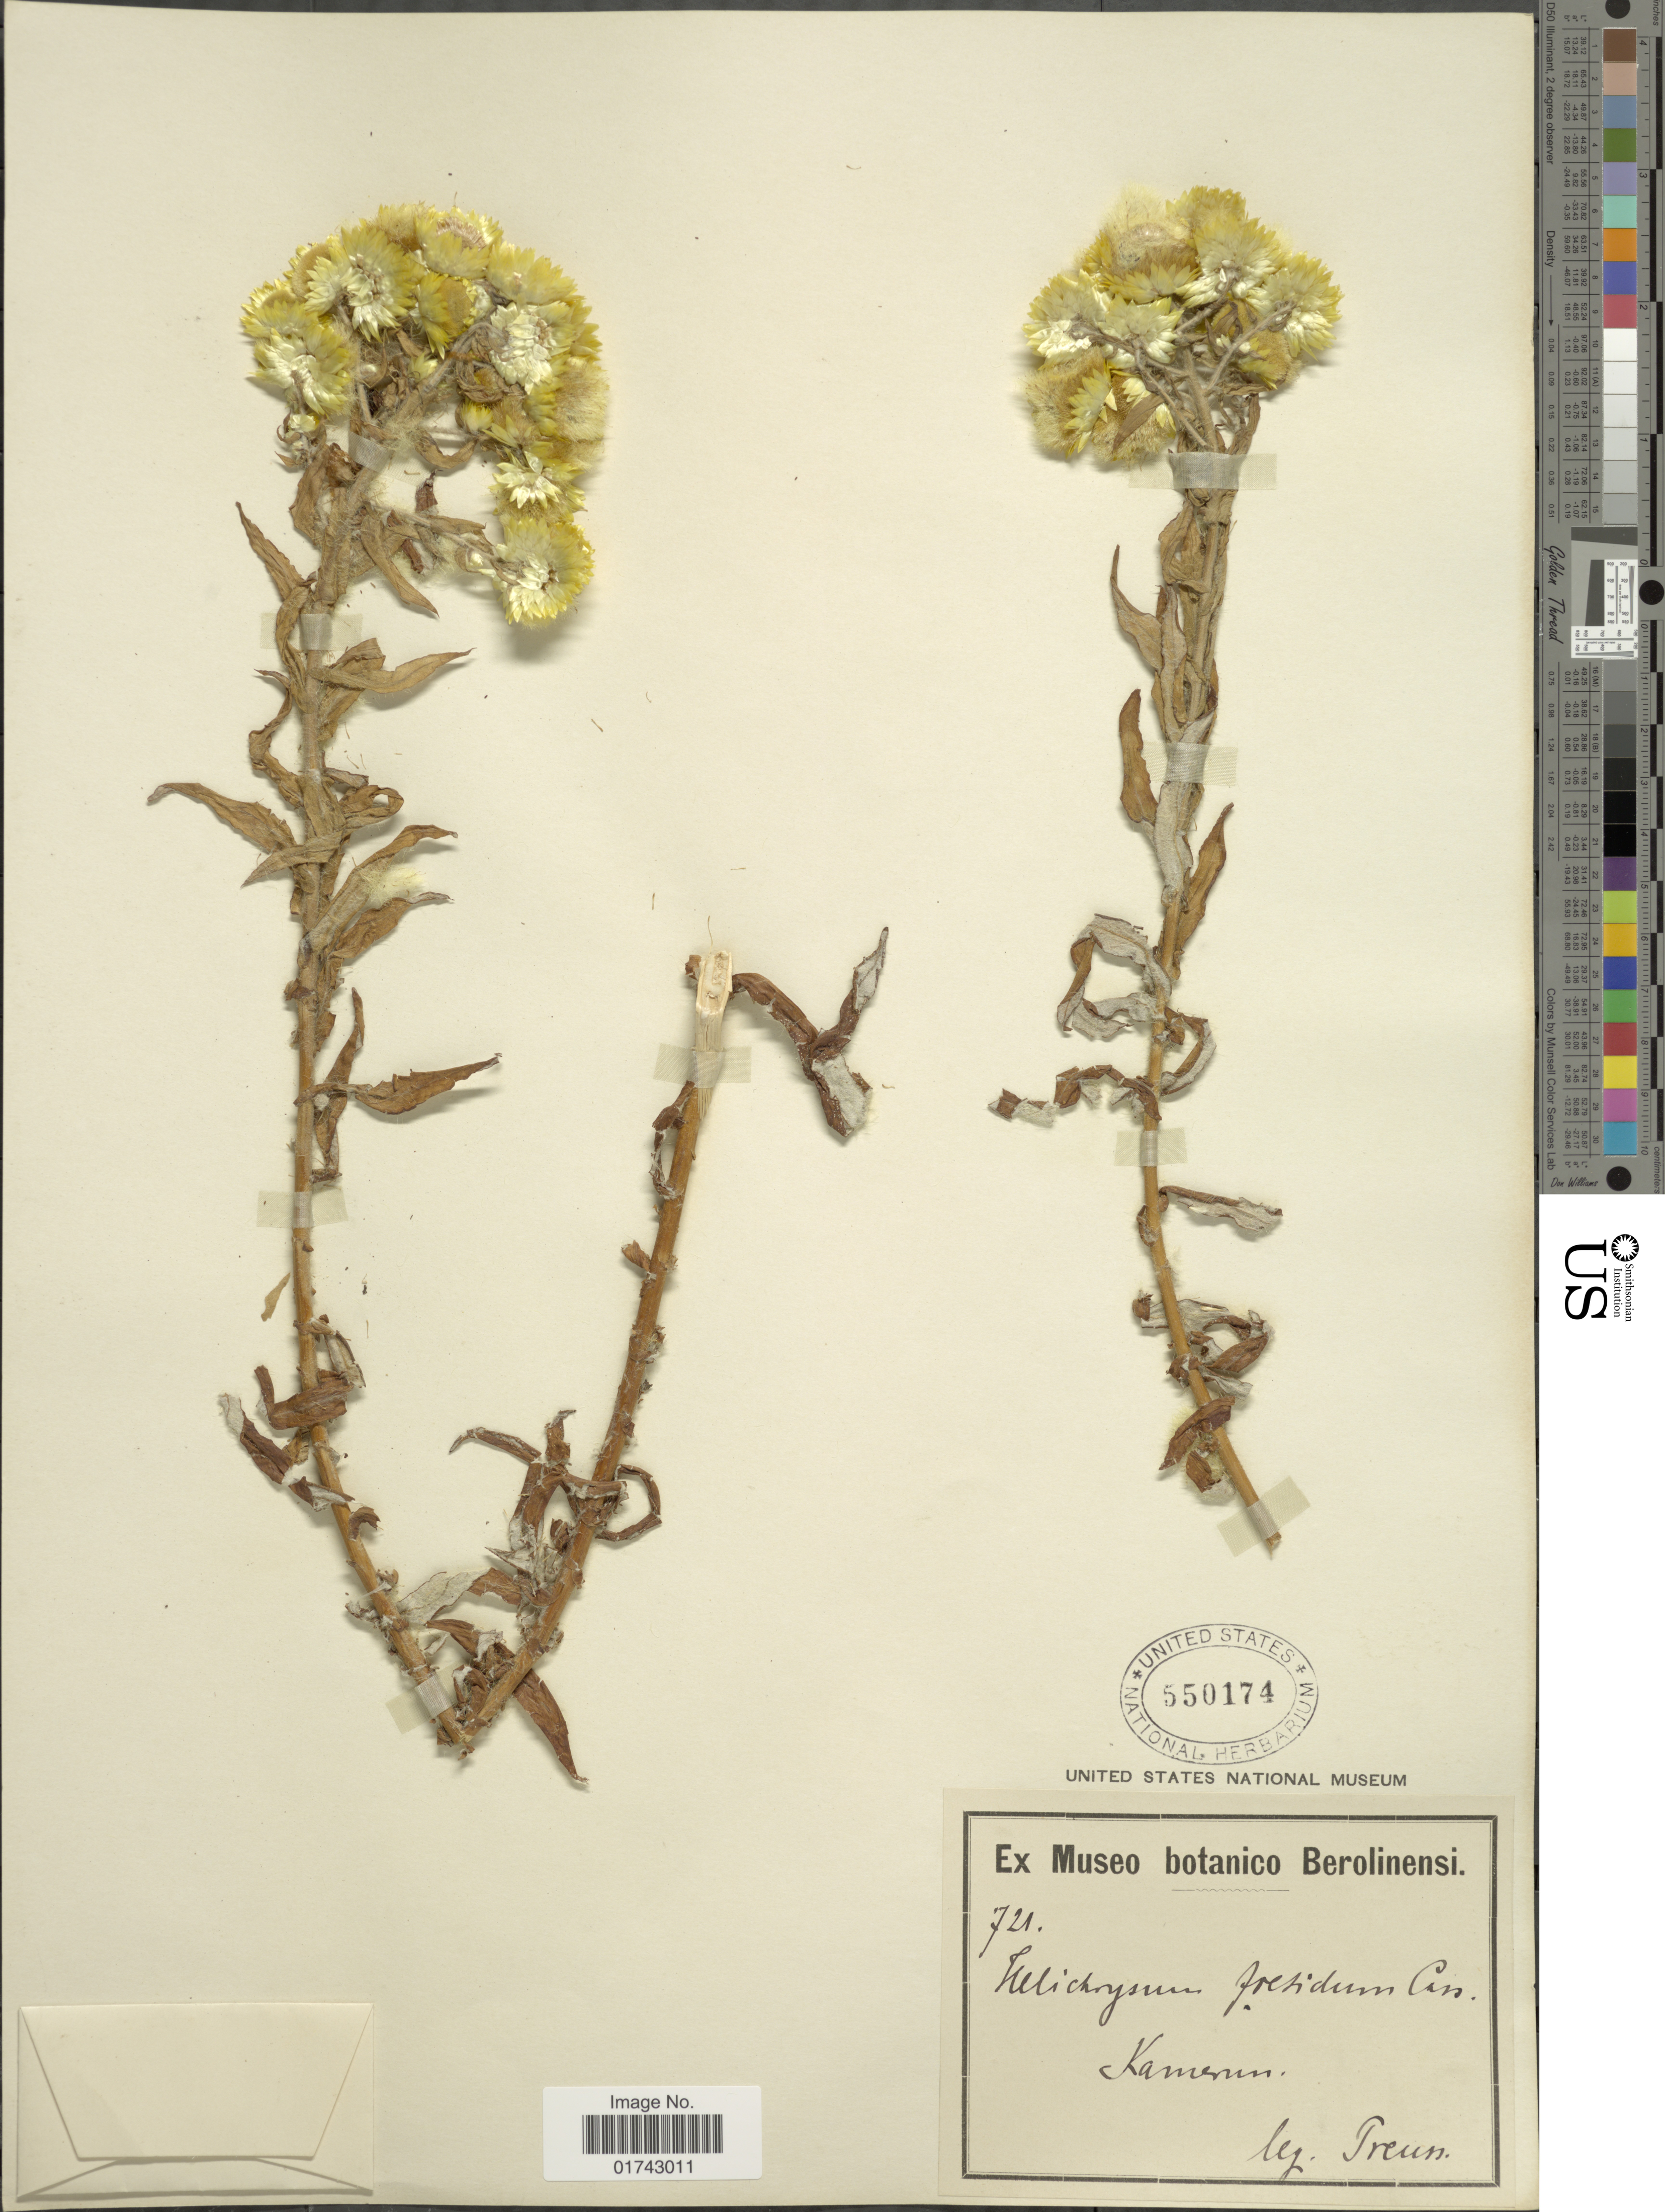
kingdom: Plantae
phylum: Tracheophyta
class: Magnoliopsida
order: Asterales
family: Asteraceae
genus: Helichrysum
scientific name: Helichrysum foetidum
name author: (L.) Moench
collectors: Preuss.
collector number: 721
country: Cameroon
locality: Kamerun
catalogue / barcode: US 550174